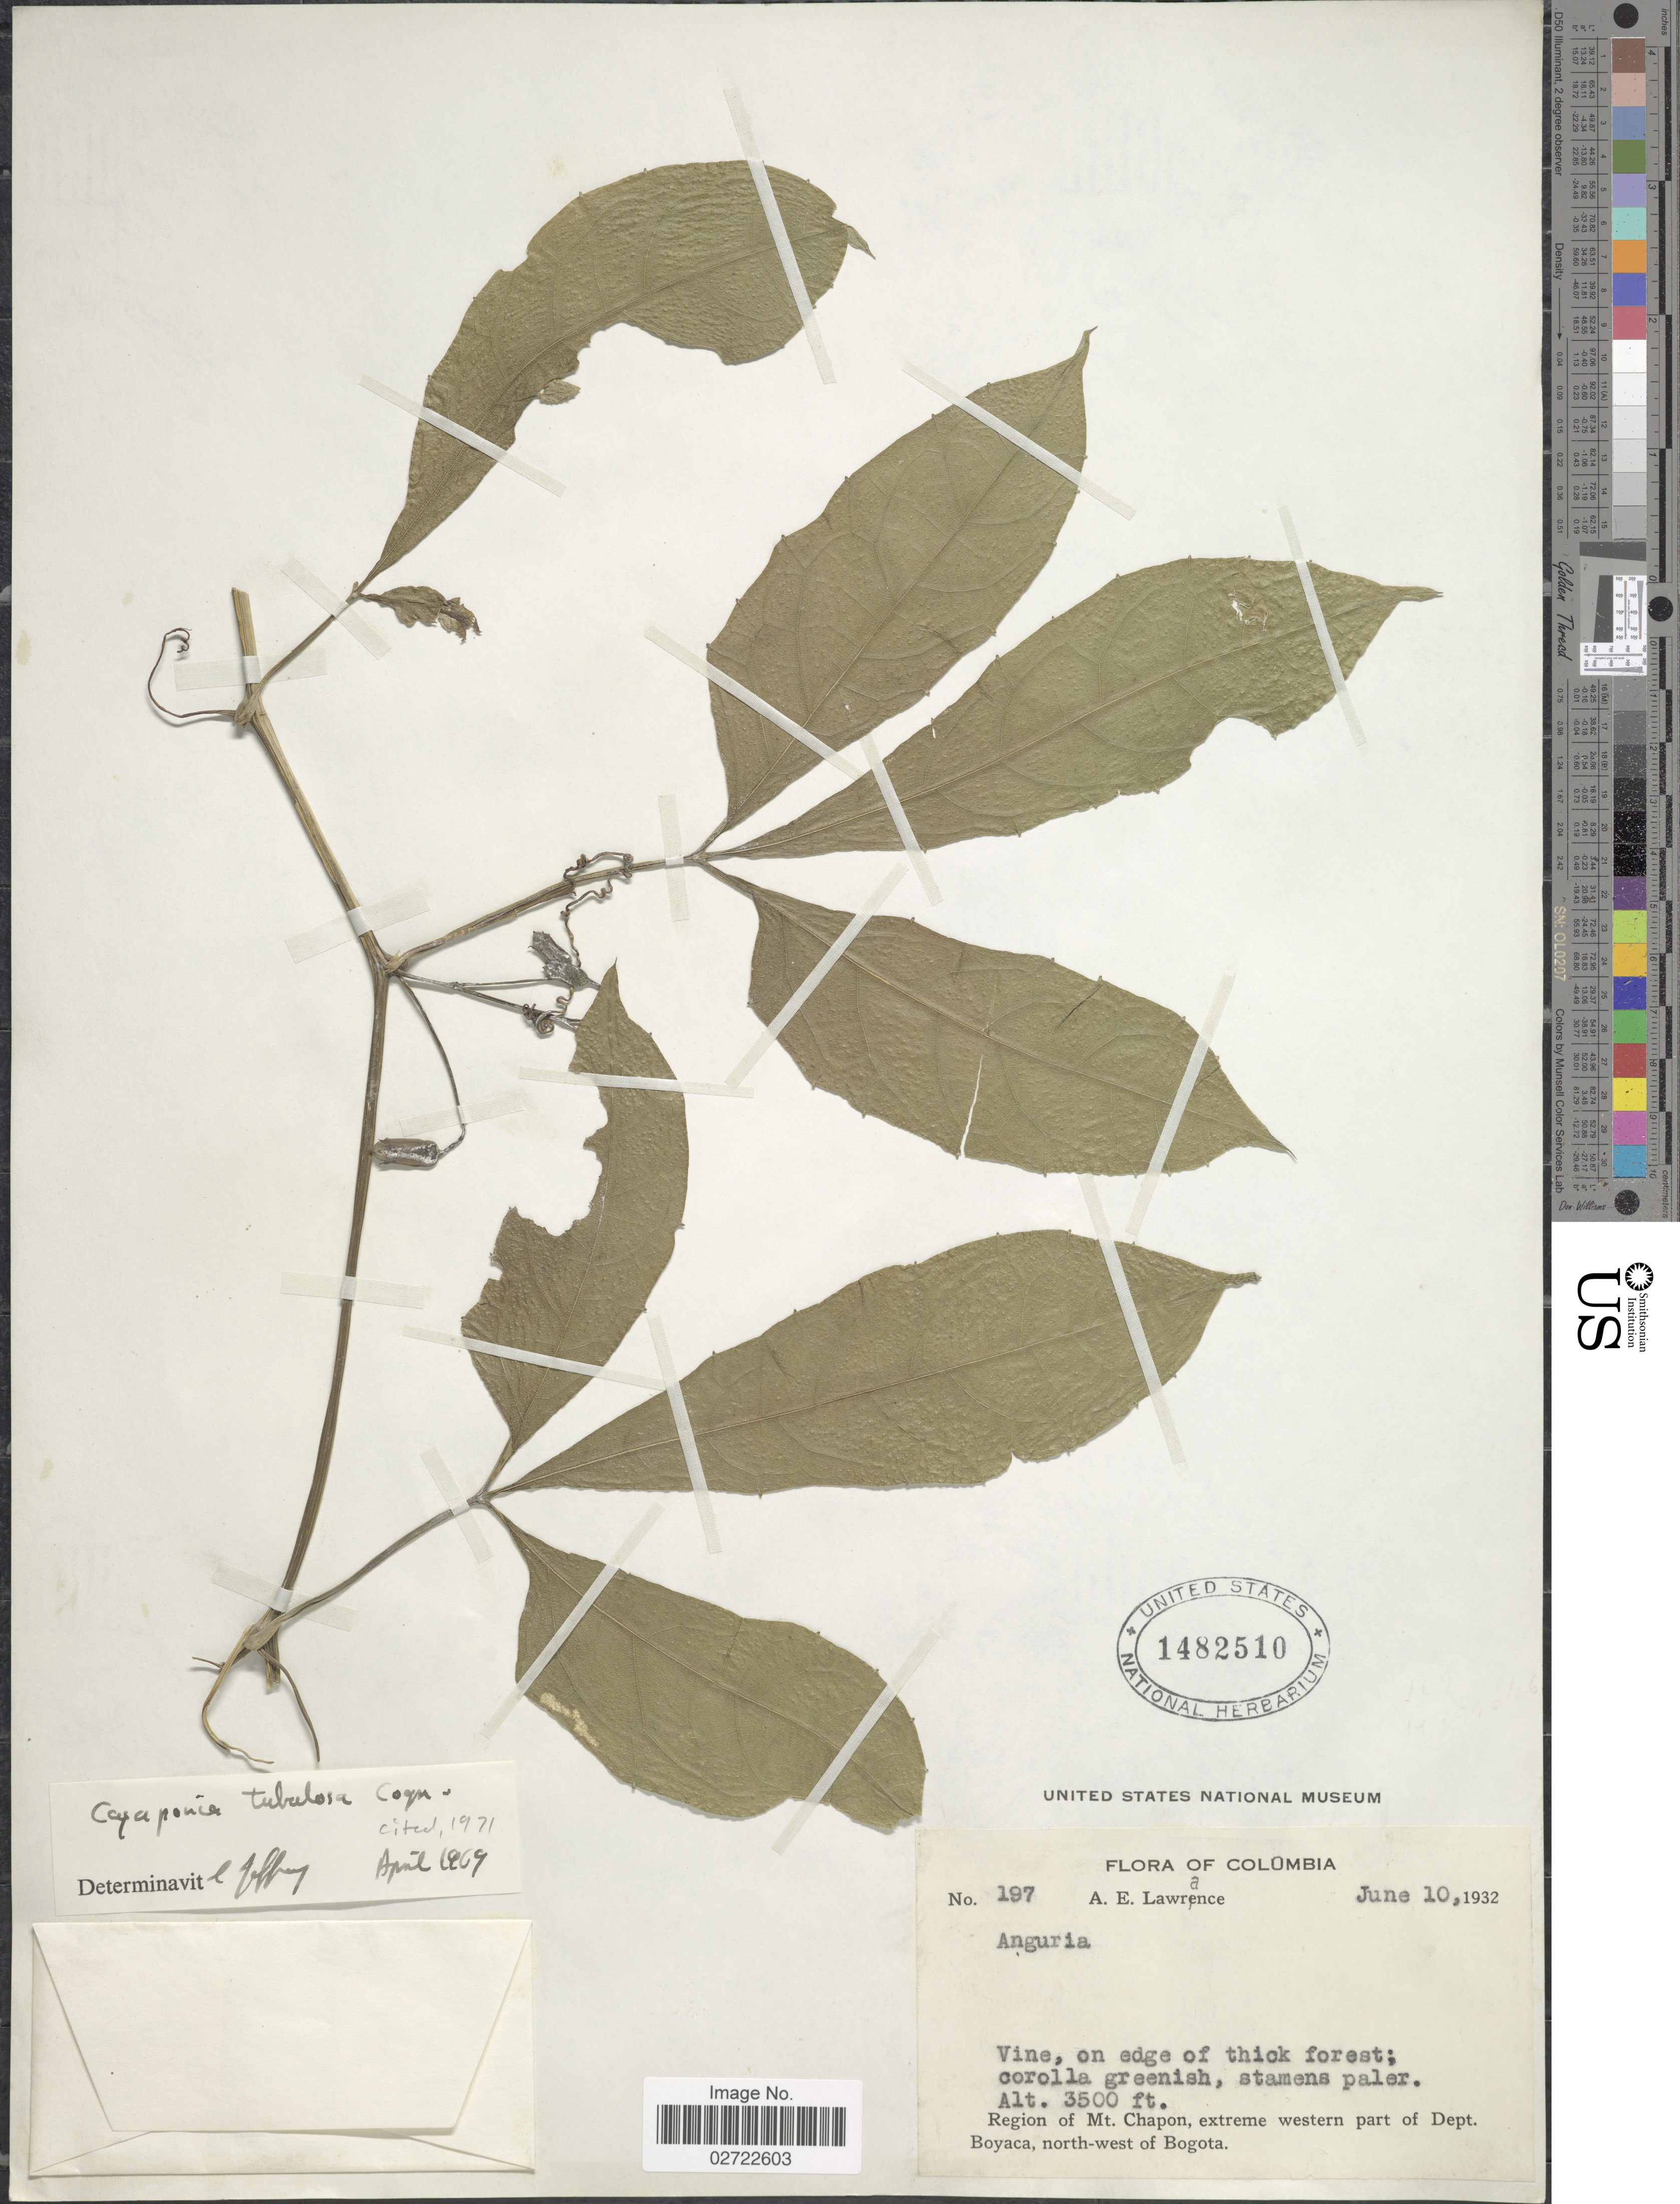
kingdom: Plantae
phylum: Tracheophyta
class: Magnoliopsida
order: Cucurbitales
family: Cucurbitaceae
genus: Cayaponia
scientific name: Cayaponia tubulosa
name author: Cogn.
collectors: A. Lawrance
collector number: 197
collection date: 1932-06-10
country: Colombia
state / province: Boyacá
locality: Region of Mt. Chapon, extreme western part of Dept. Boyaca, north-west of Bogota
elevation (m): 1067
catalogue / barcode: US 1482510